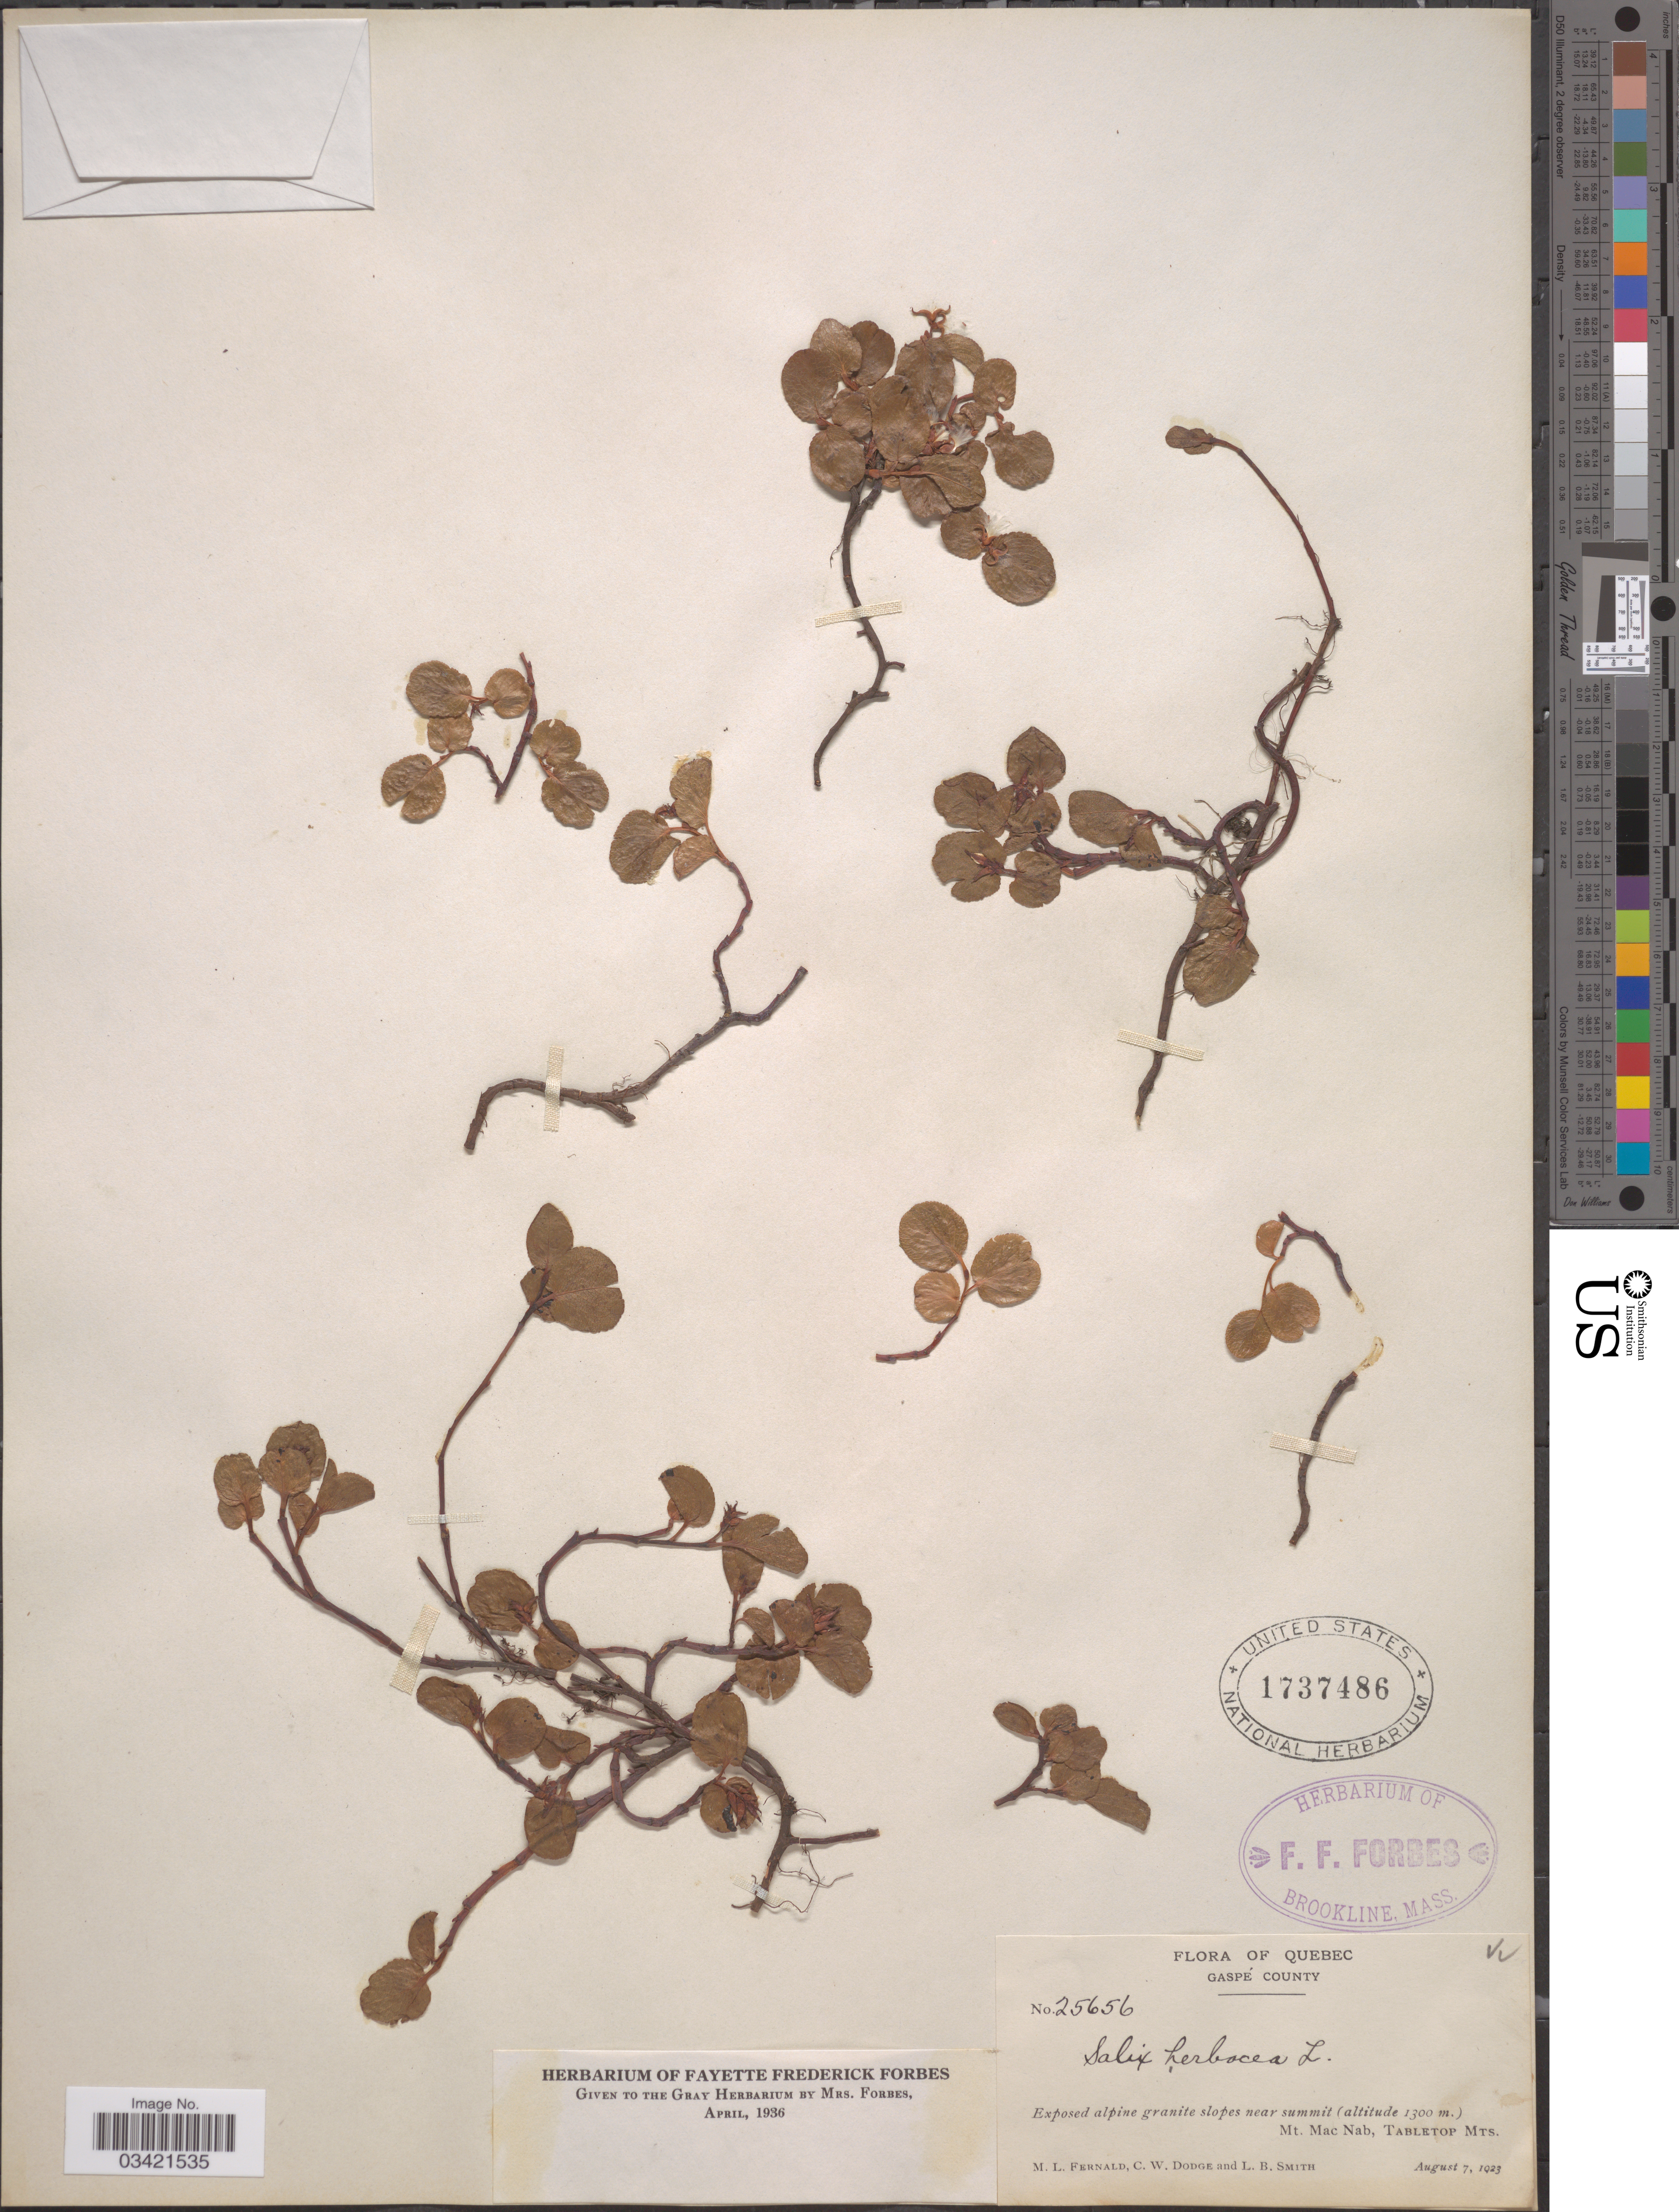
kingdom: Plantae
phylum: Tracheophyta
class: Magnoliopsida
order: Malpighiales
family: Salicaceae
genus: Salix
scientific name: Salix herbacea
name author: L.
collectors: M. L. Fernald, C. Dodge & L. Smith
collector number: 25656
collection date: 1923-08-07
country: Canada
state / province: Quebec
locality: Gaspé County. Exposed alpine granite slopes near summit. Mt. Mac Nab, Tabletop Mts.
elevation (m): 1300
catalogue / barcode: US 1737486